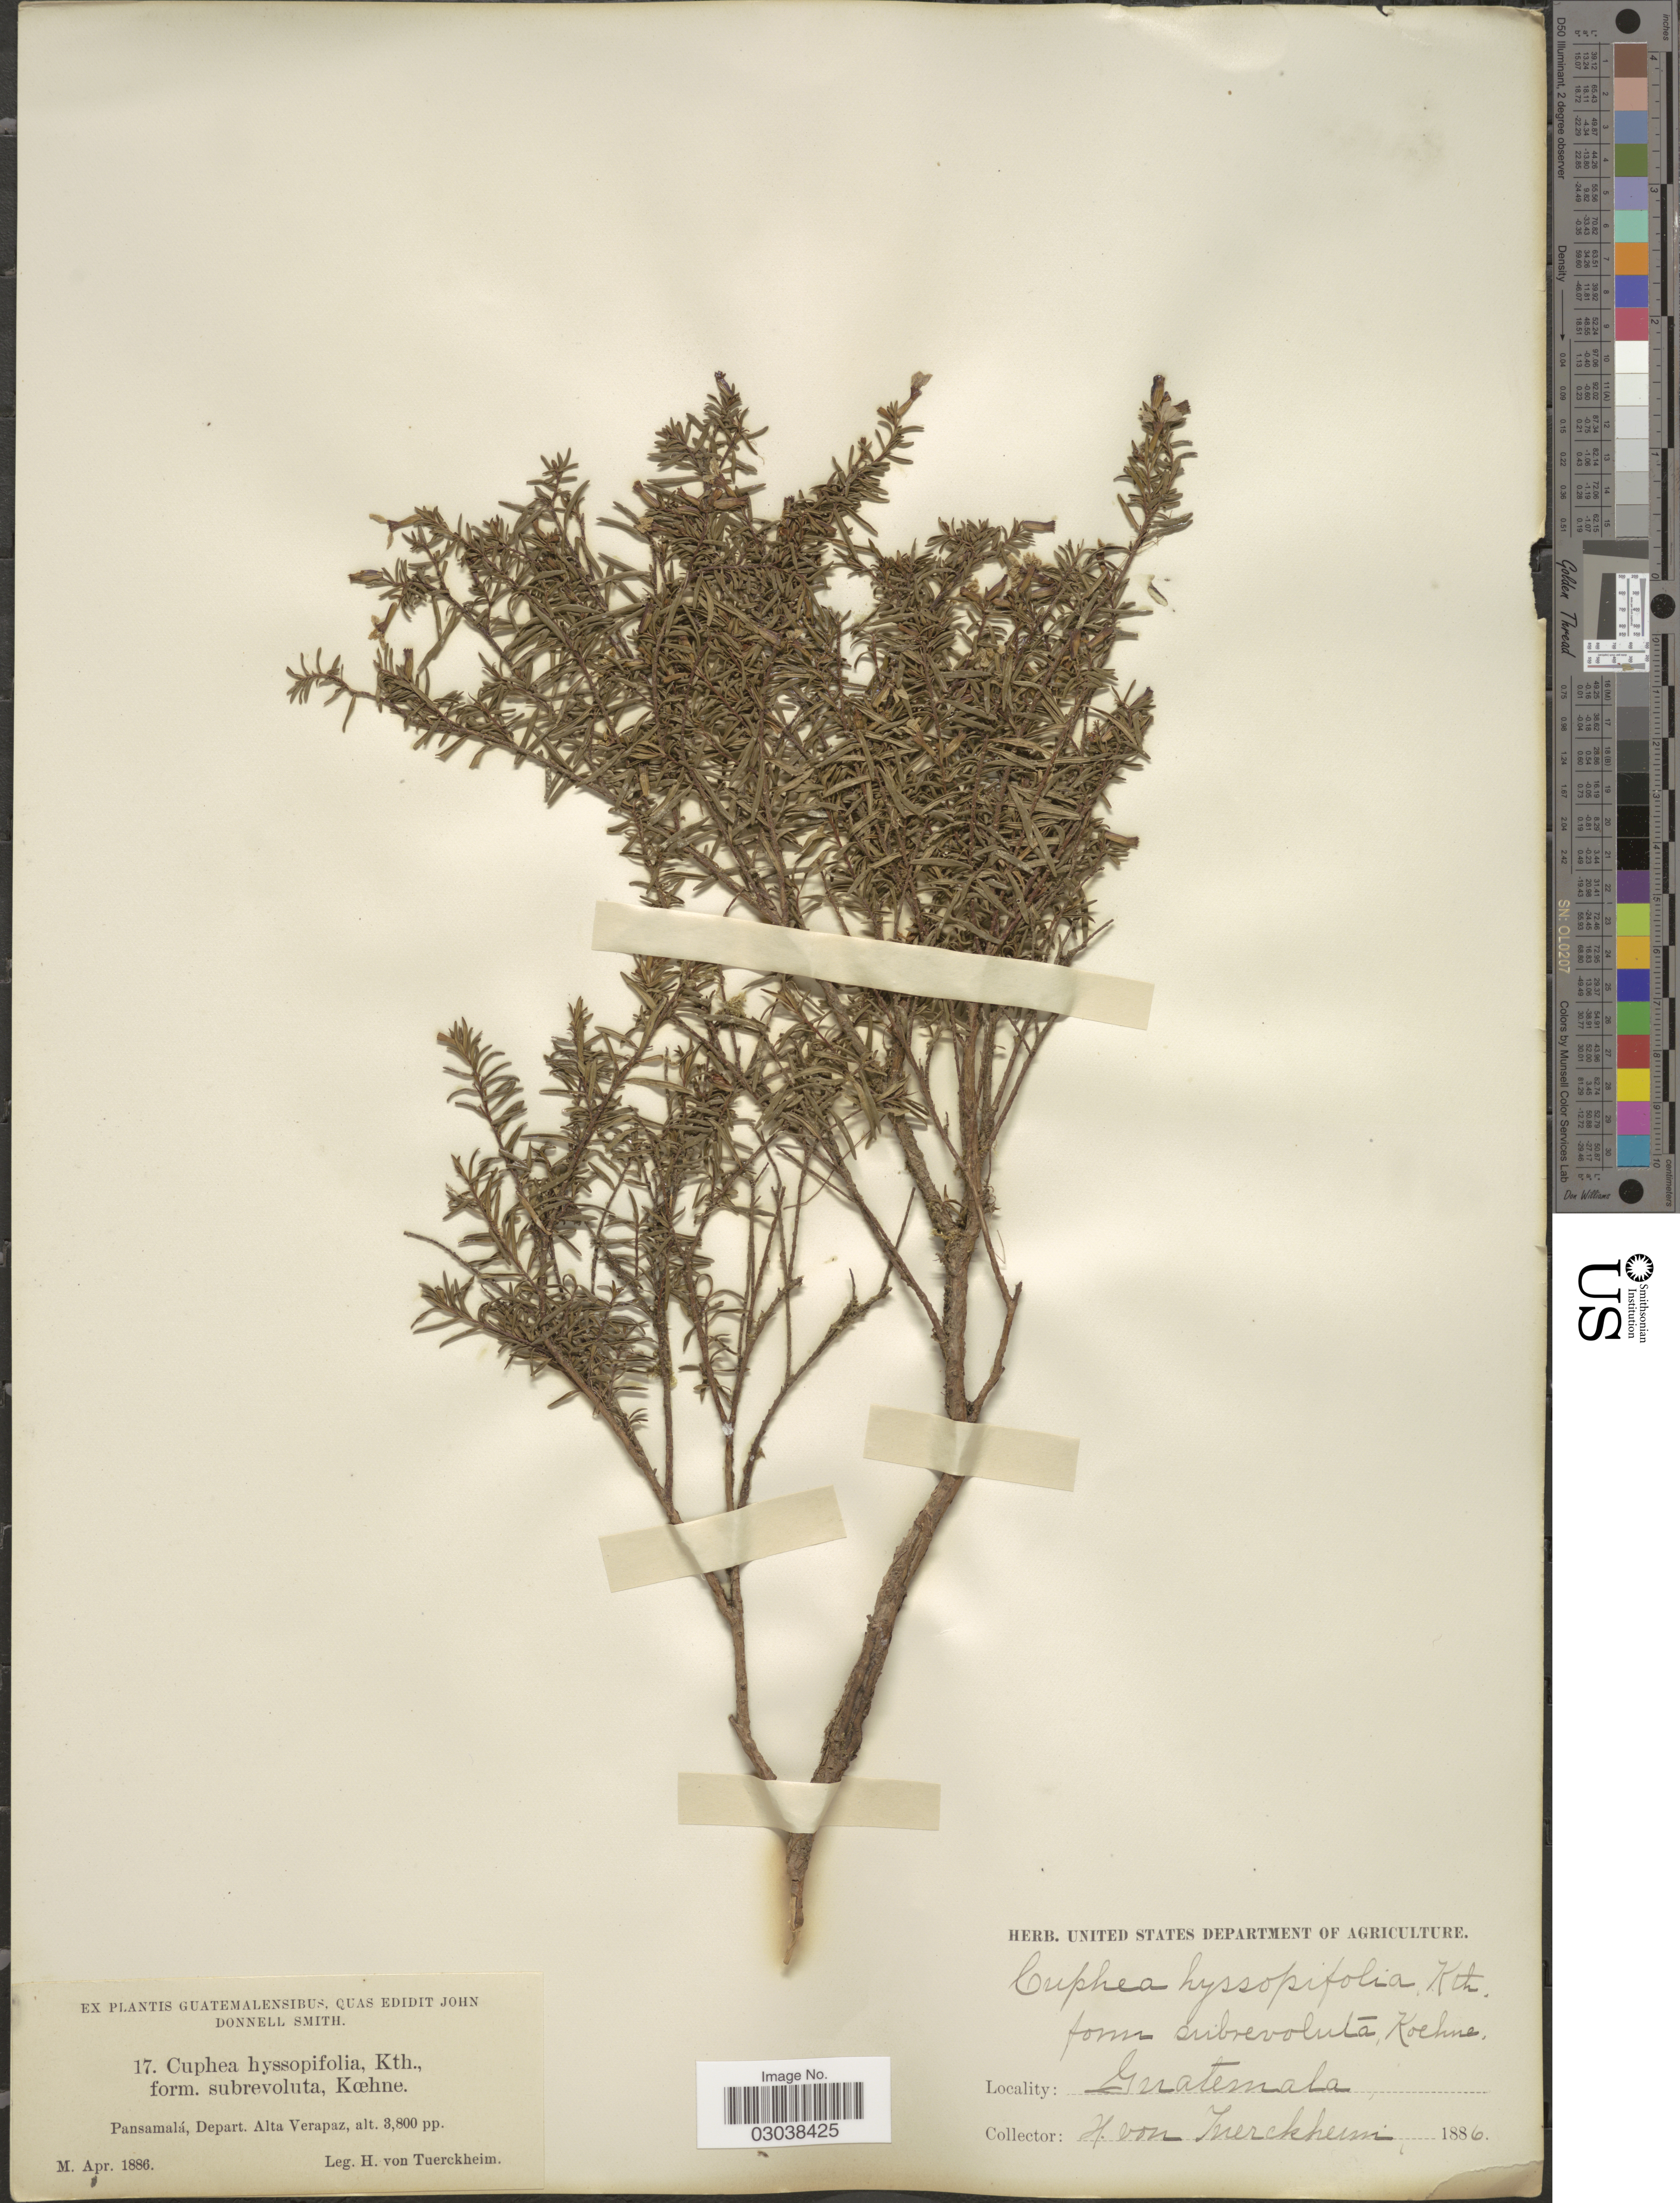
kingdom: Plantae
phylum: Tracheophyta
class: Magnoliopsida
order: Myrtales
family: Lythraceae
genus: Cuphea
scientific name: Cuphea hyssopifolia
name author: Kunth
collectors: H. von Türckheim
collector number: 17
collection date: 1886-04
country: Guatemala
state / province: Alta Verapaz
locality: Pansamalá, Depart. Alta Verapaz.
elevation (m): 1158